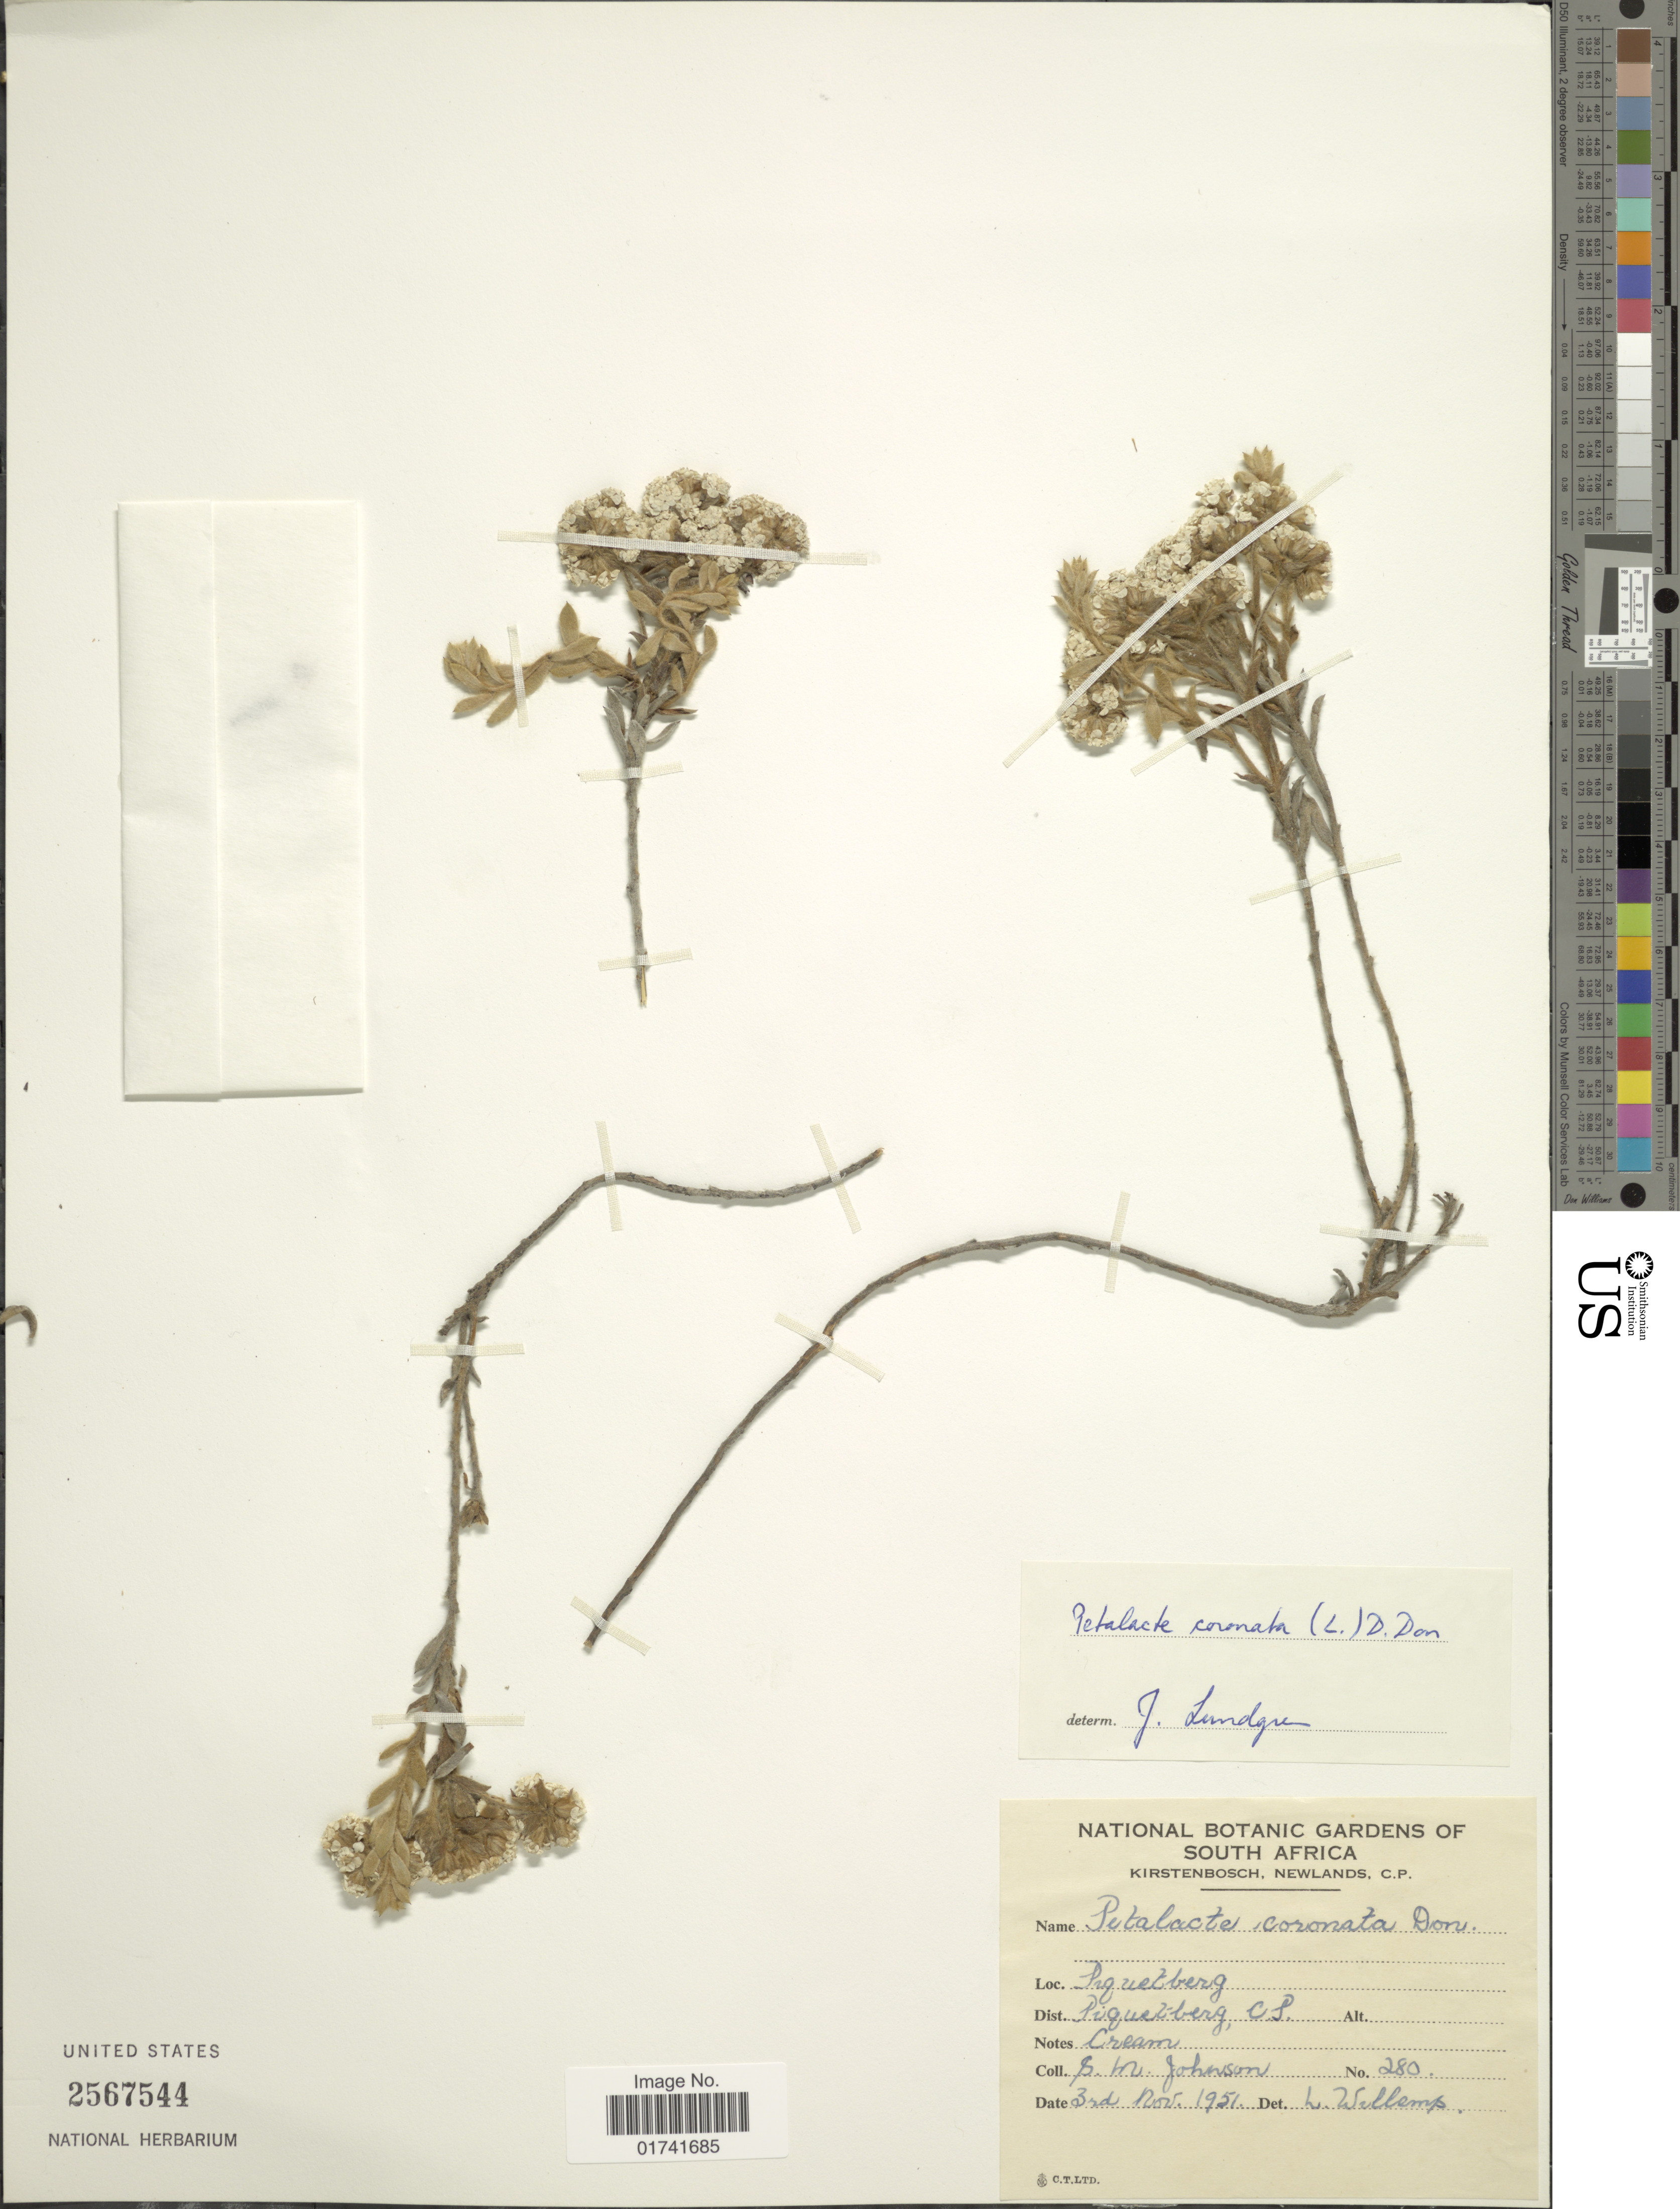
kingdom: Plantae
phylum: Tracheophyta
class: Magnoliopsida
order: Asterales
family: Asteraceae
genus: Petalacte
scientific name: Petalacte coronata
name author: D. Don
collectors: S. W. Johnson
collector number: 280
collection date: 1951-11-03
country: South Africa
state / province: Western Cape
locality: Piquetberg, Dist. Piquetberg C.P.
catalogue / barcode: US 2567544